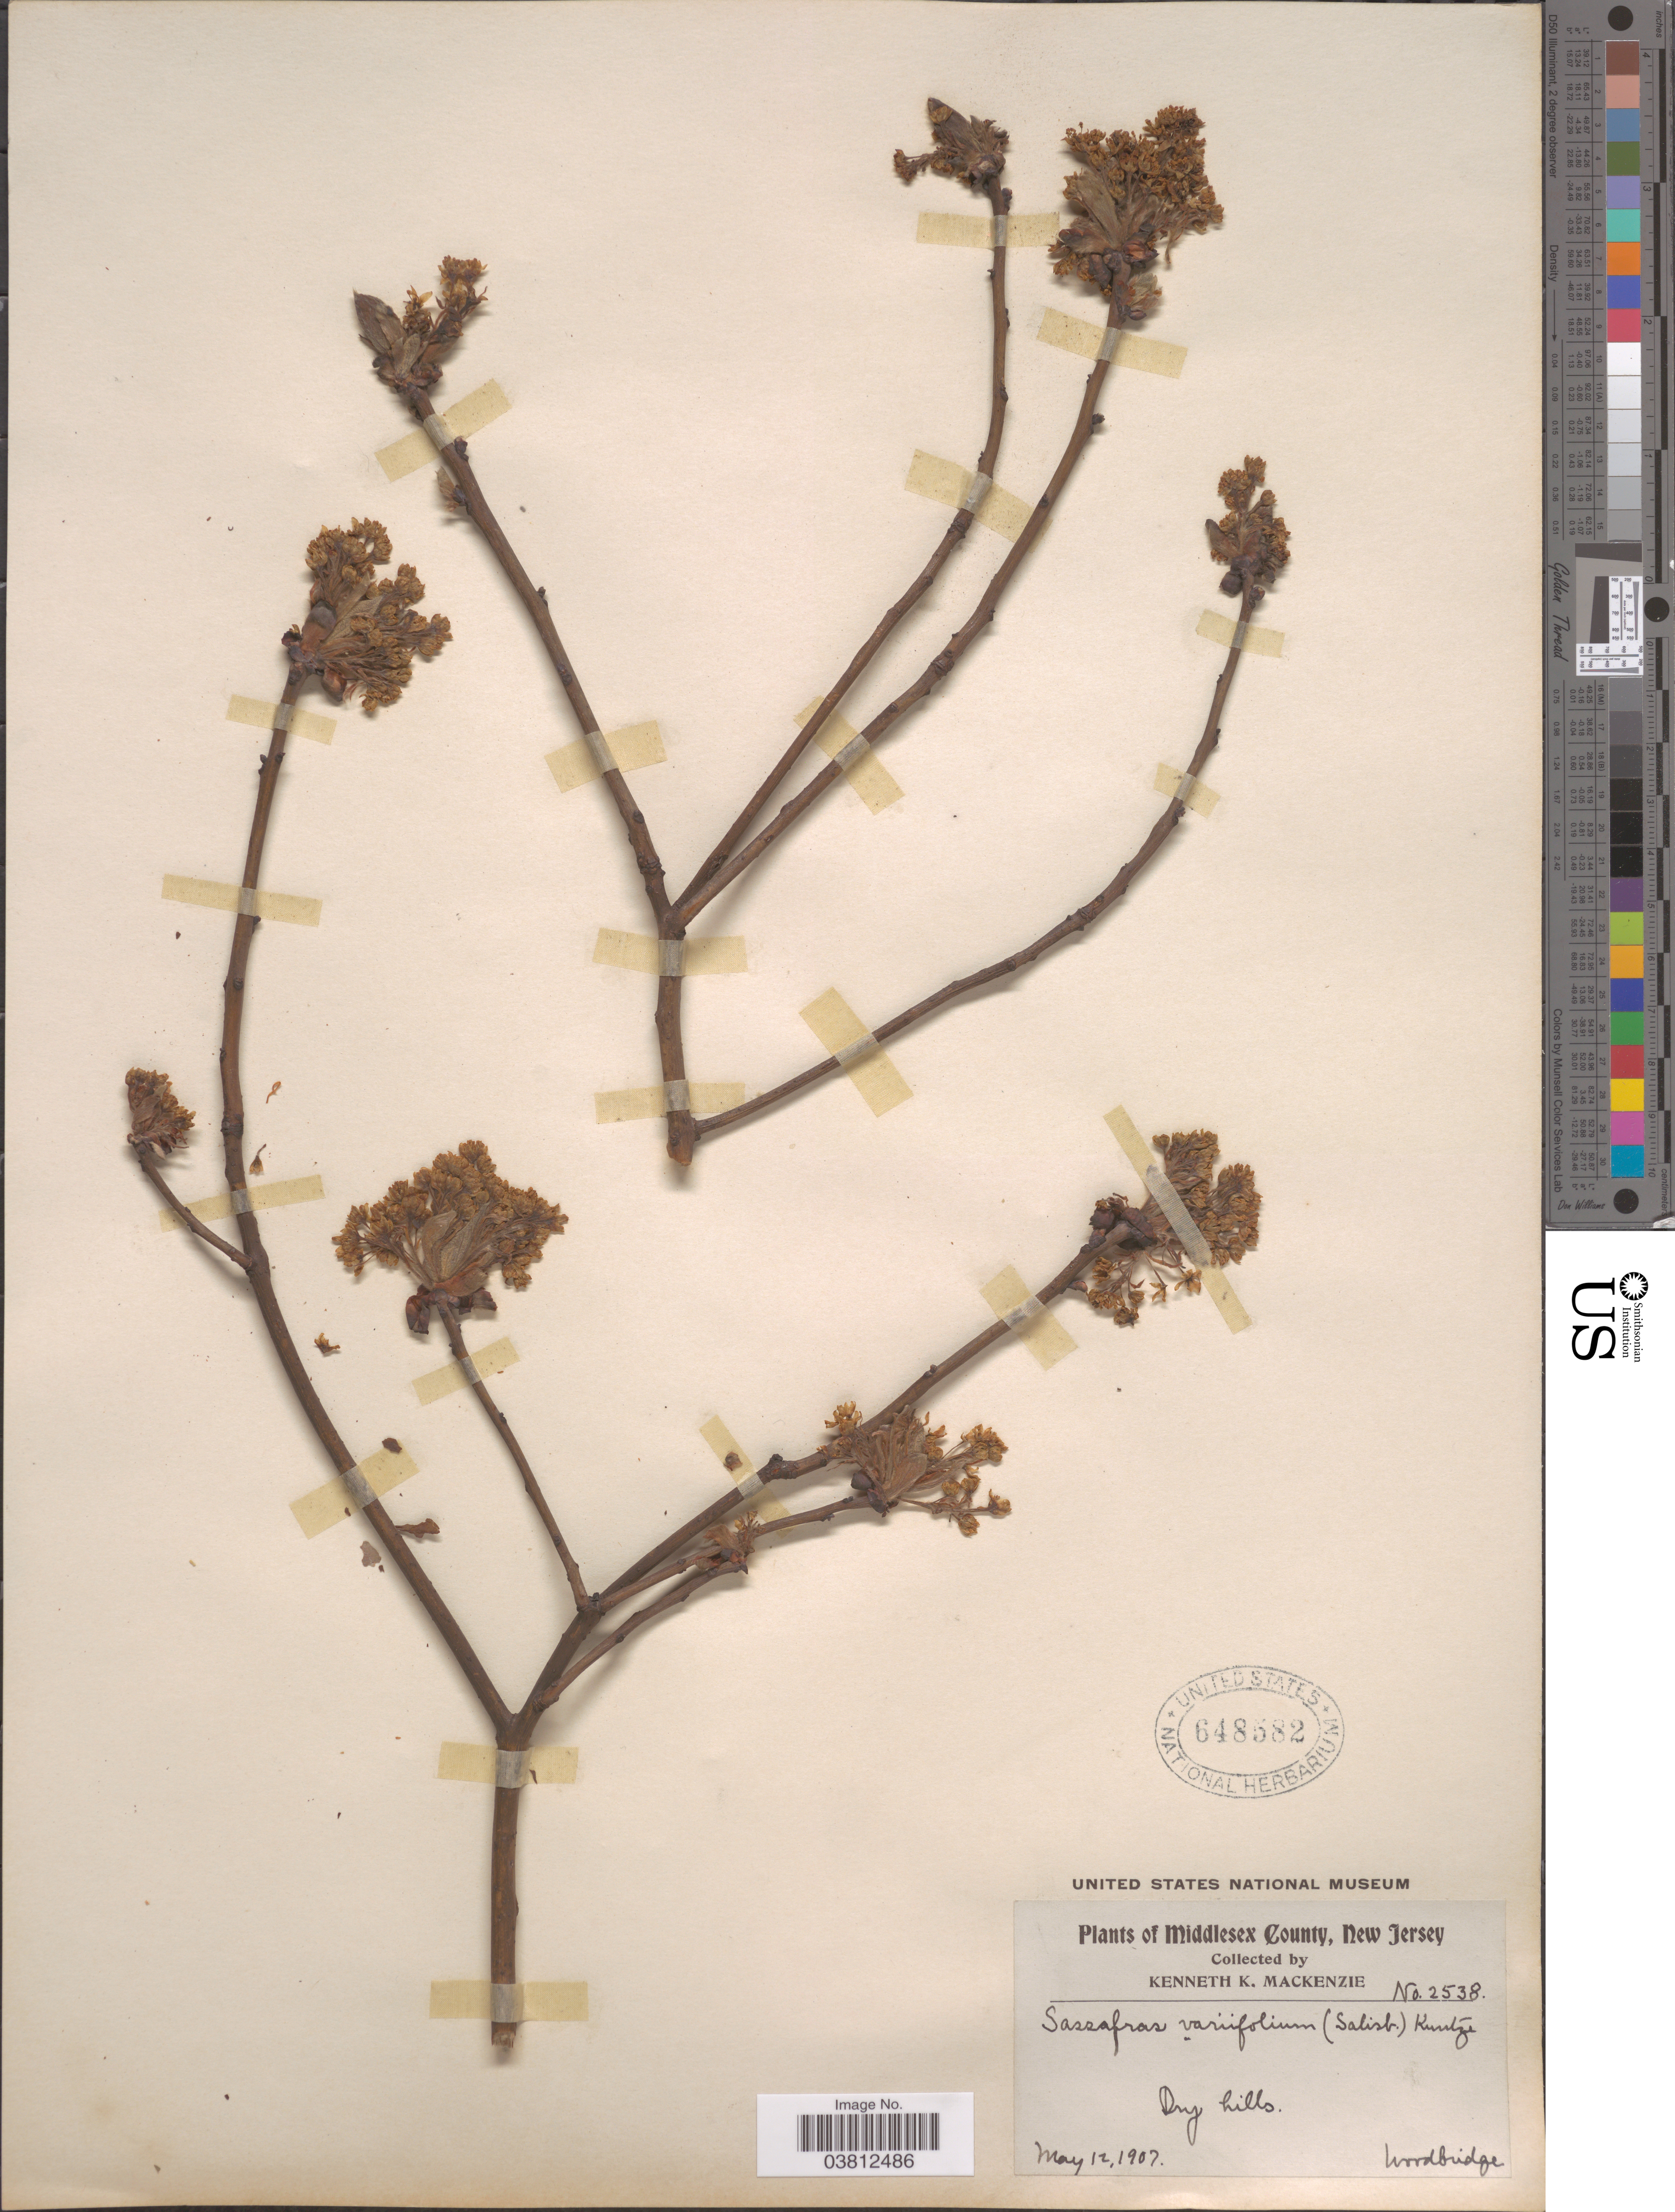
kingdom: Plantae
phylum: Tracheophyta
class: Magnoliopsida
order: Laurales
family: Lauraceae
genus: Sassafras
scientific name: Sassafras albidum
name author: (Nutt.) Nees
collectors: K. K. Mackenzie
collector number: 2538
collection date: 1907-05-12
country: United States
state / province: New Jersey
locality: Middlesex County. Woodbridge.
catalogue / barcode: US 648582